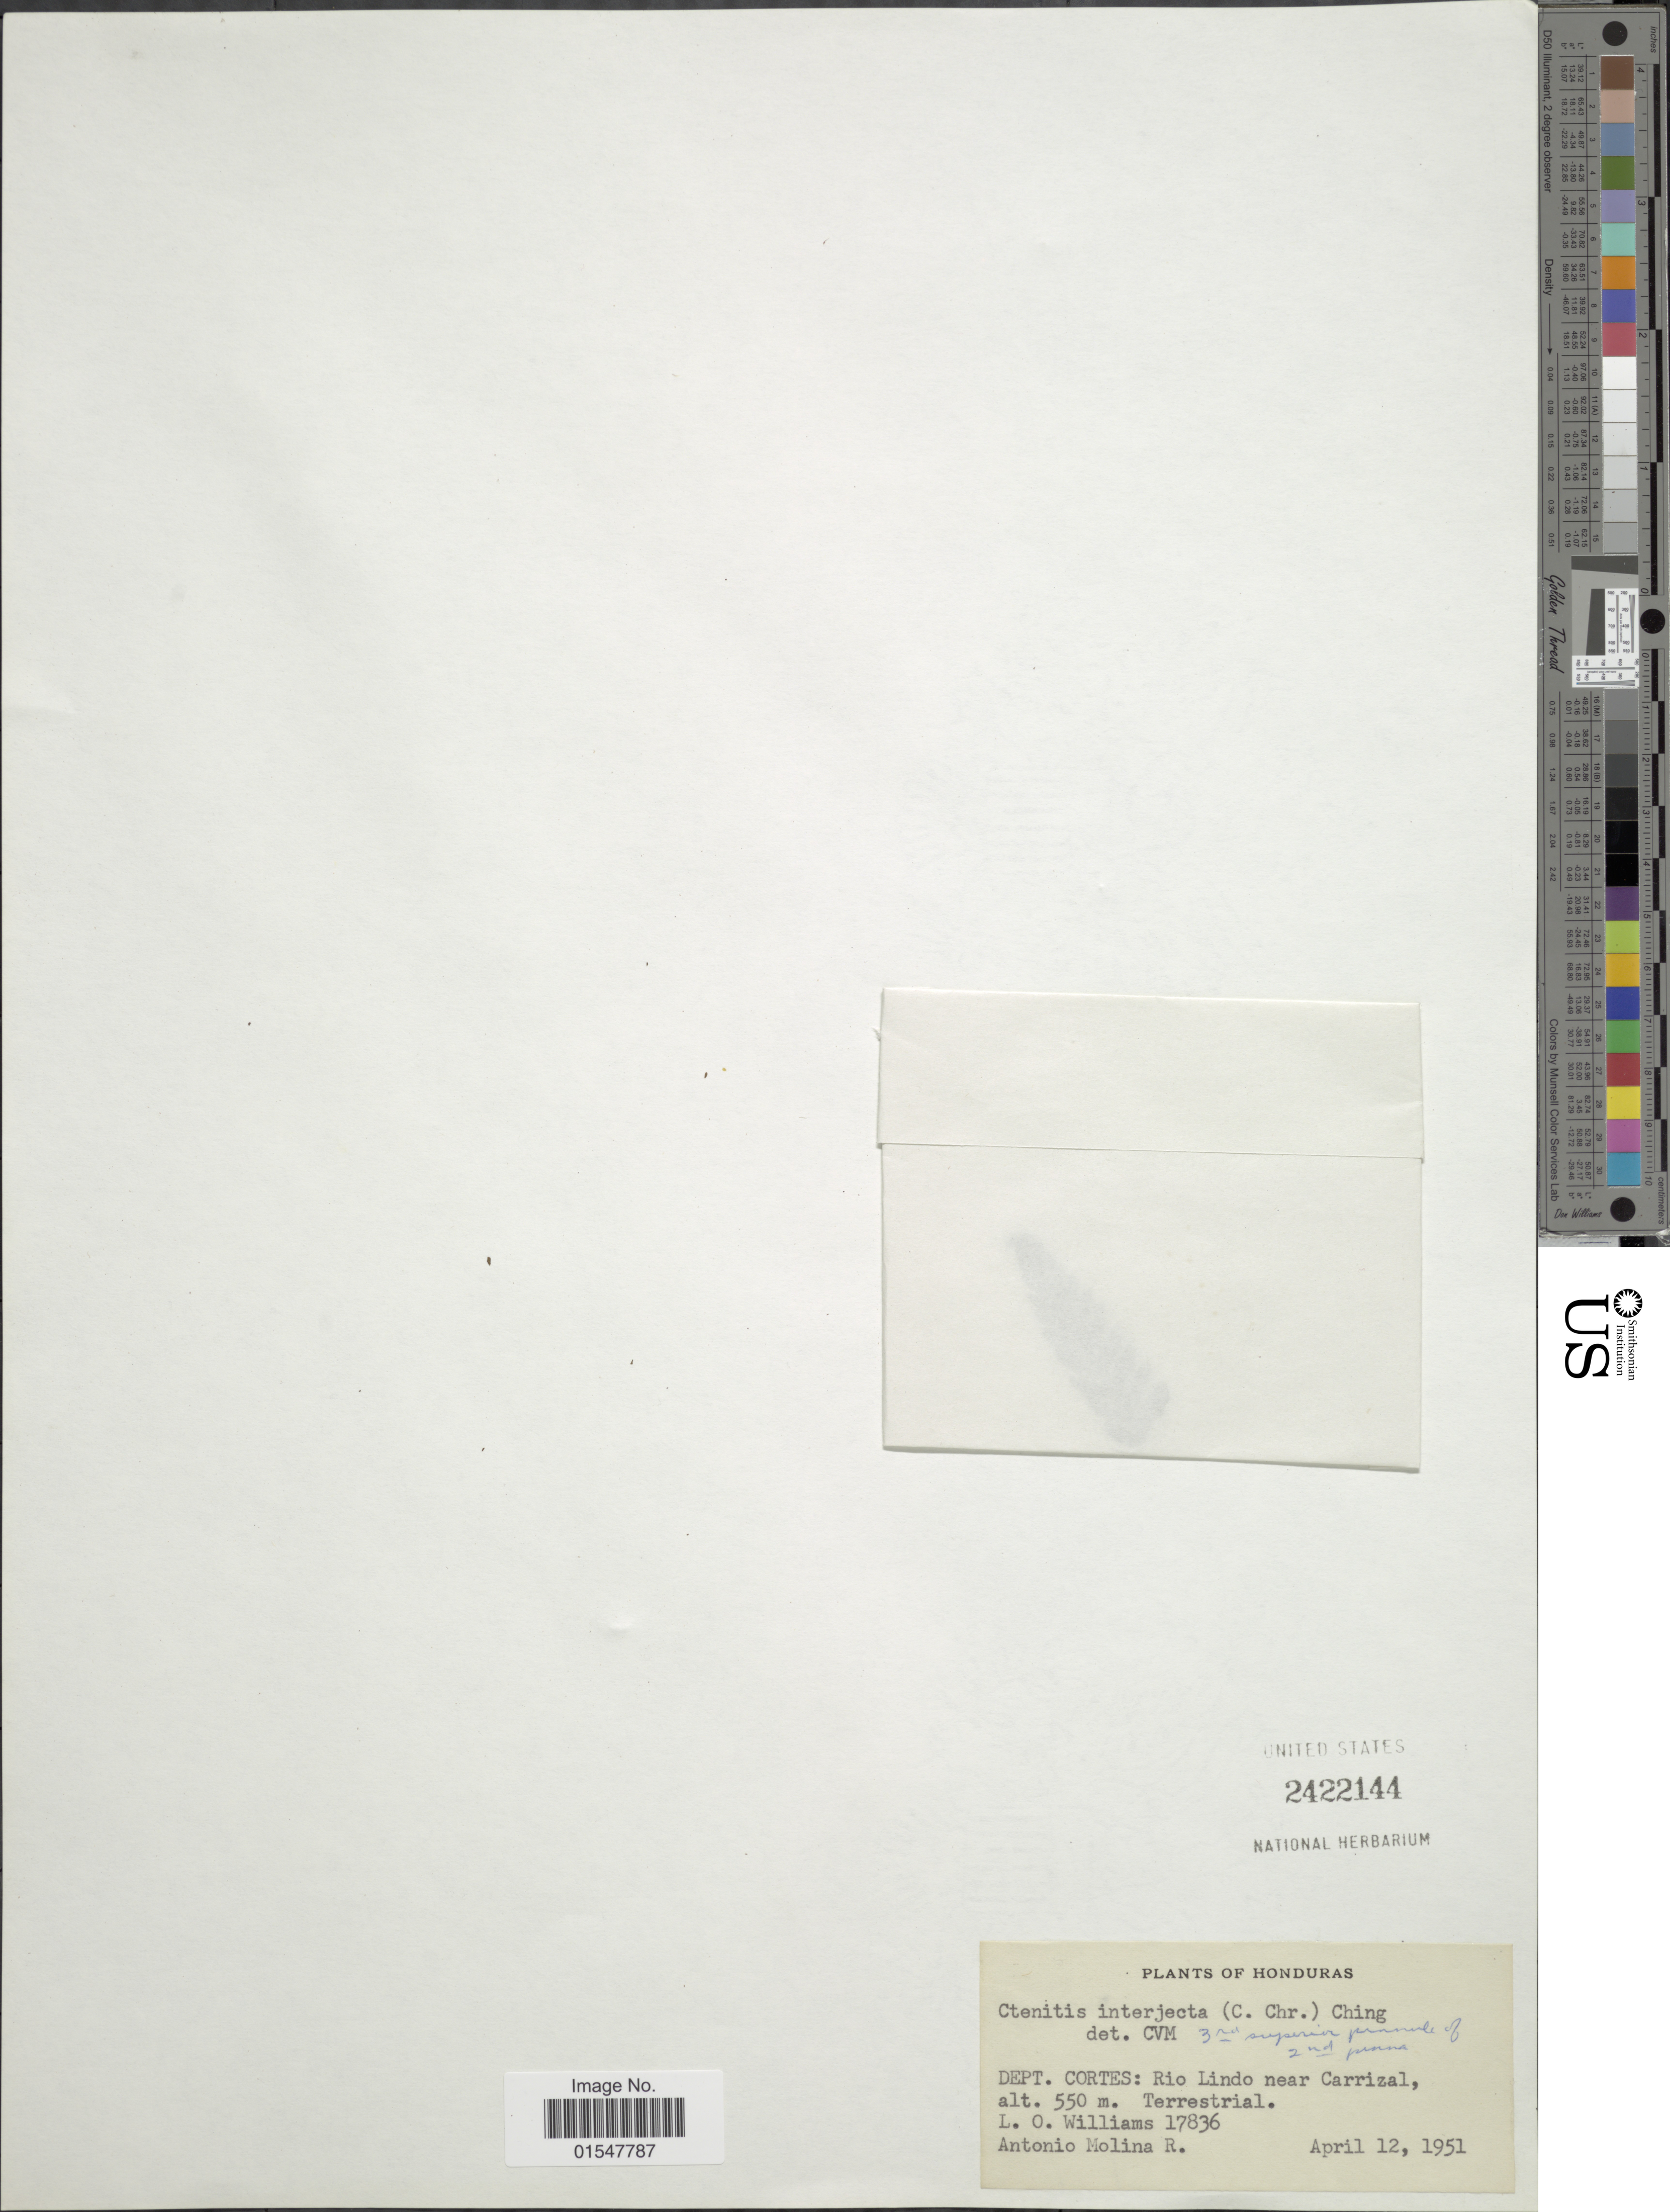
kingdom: Plantae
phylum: Tracheophyta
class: Polypodiopsida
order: Polypodiales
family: Dryopteridaceae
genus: Ctenitis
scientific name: Ctenitis interjecta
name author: (C. Chr.) Ching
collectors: L. O. Williams & A. Molina R.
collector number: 17836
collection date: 1951-04-12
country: Honduras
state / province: Cortés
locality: Honduras, dept. Cortes: Rio Lindo near Carrizal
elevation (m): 550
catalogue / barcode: US 2422144